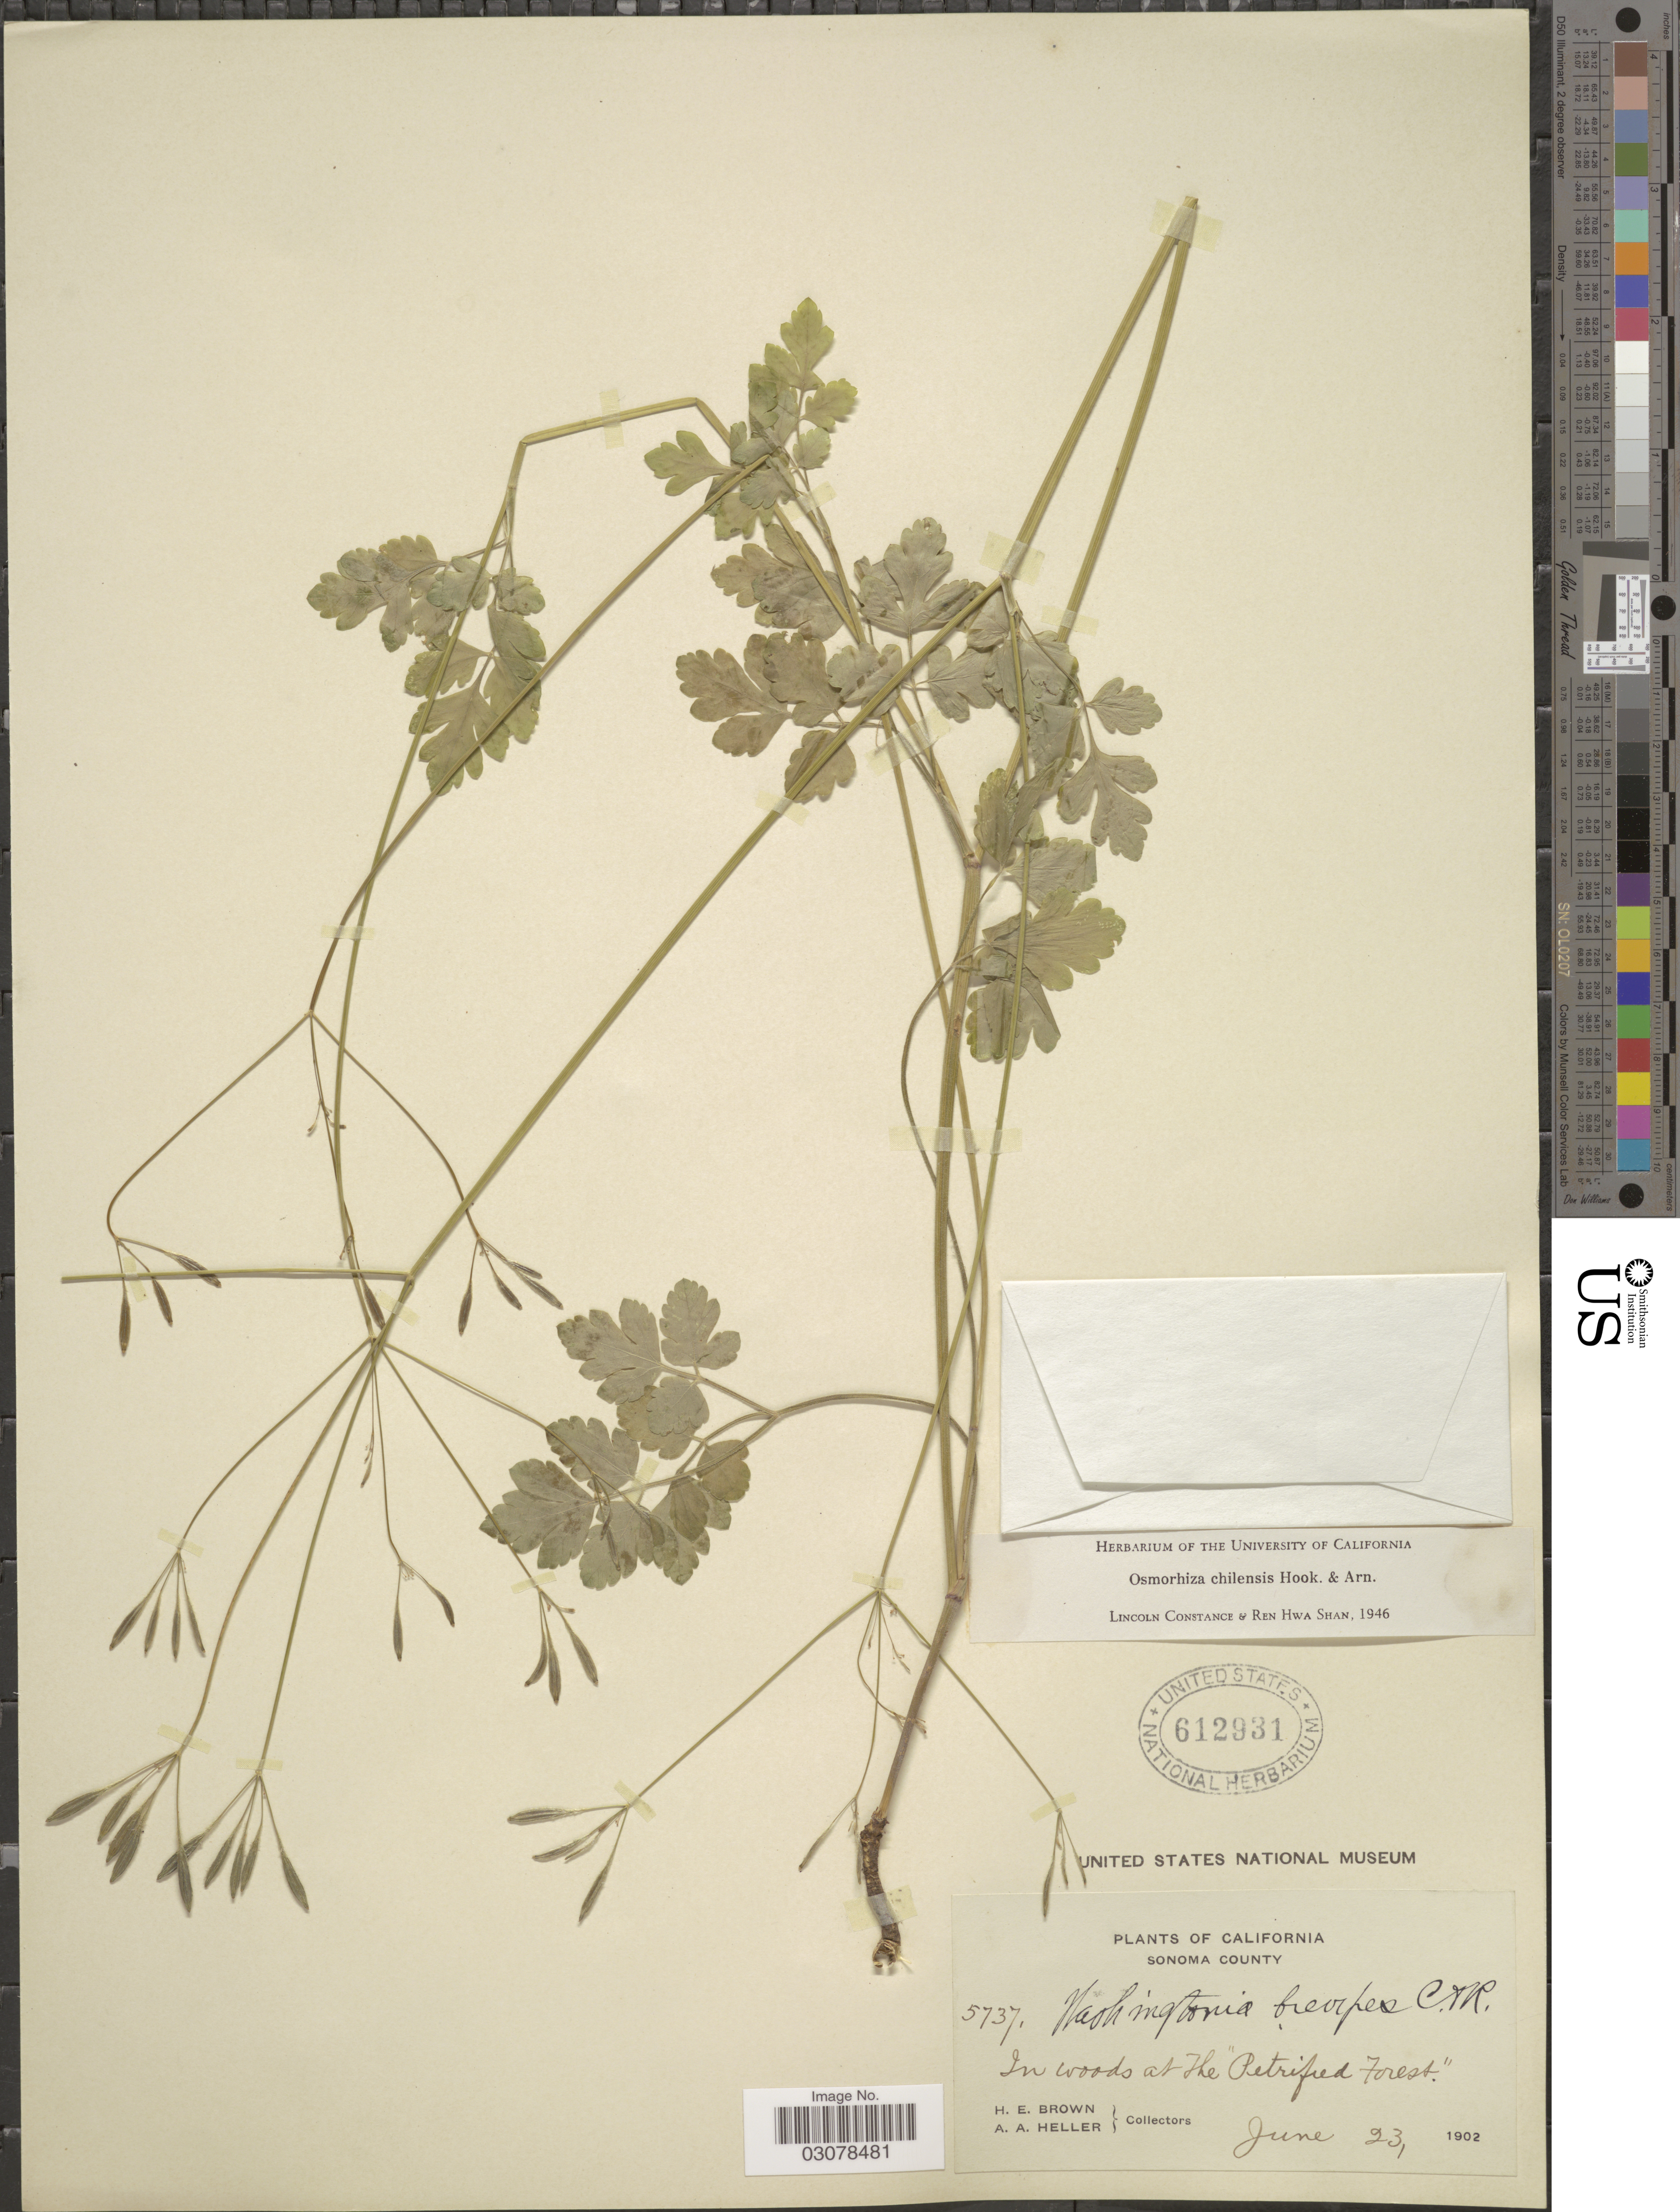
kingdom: Plantae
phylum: Tracheophyta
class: Magnoliopsida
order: Apiales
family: Apiaceae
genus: Osmorhiza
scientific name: Osmorhiza chilensis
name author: Hook. & Arn.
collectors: H. E. Brown & A. A. Heller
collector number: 5737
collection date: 1902-06-23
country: United States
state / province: California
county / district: Sonoma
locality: Sonoma County. In woods at the "Petrified Forest".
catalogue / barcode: US 612931